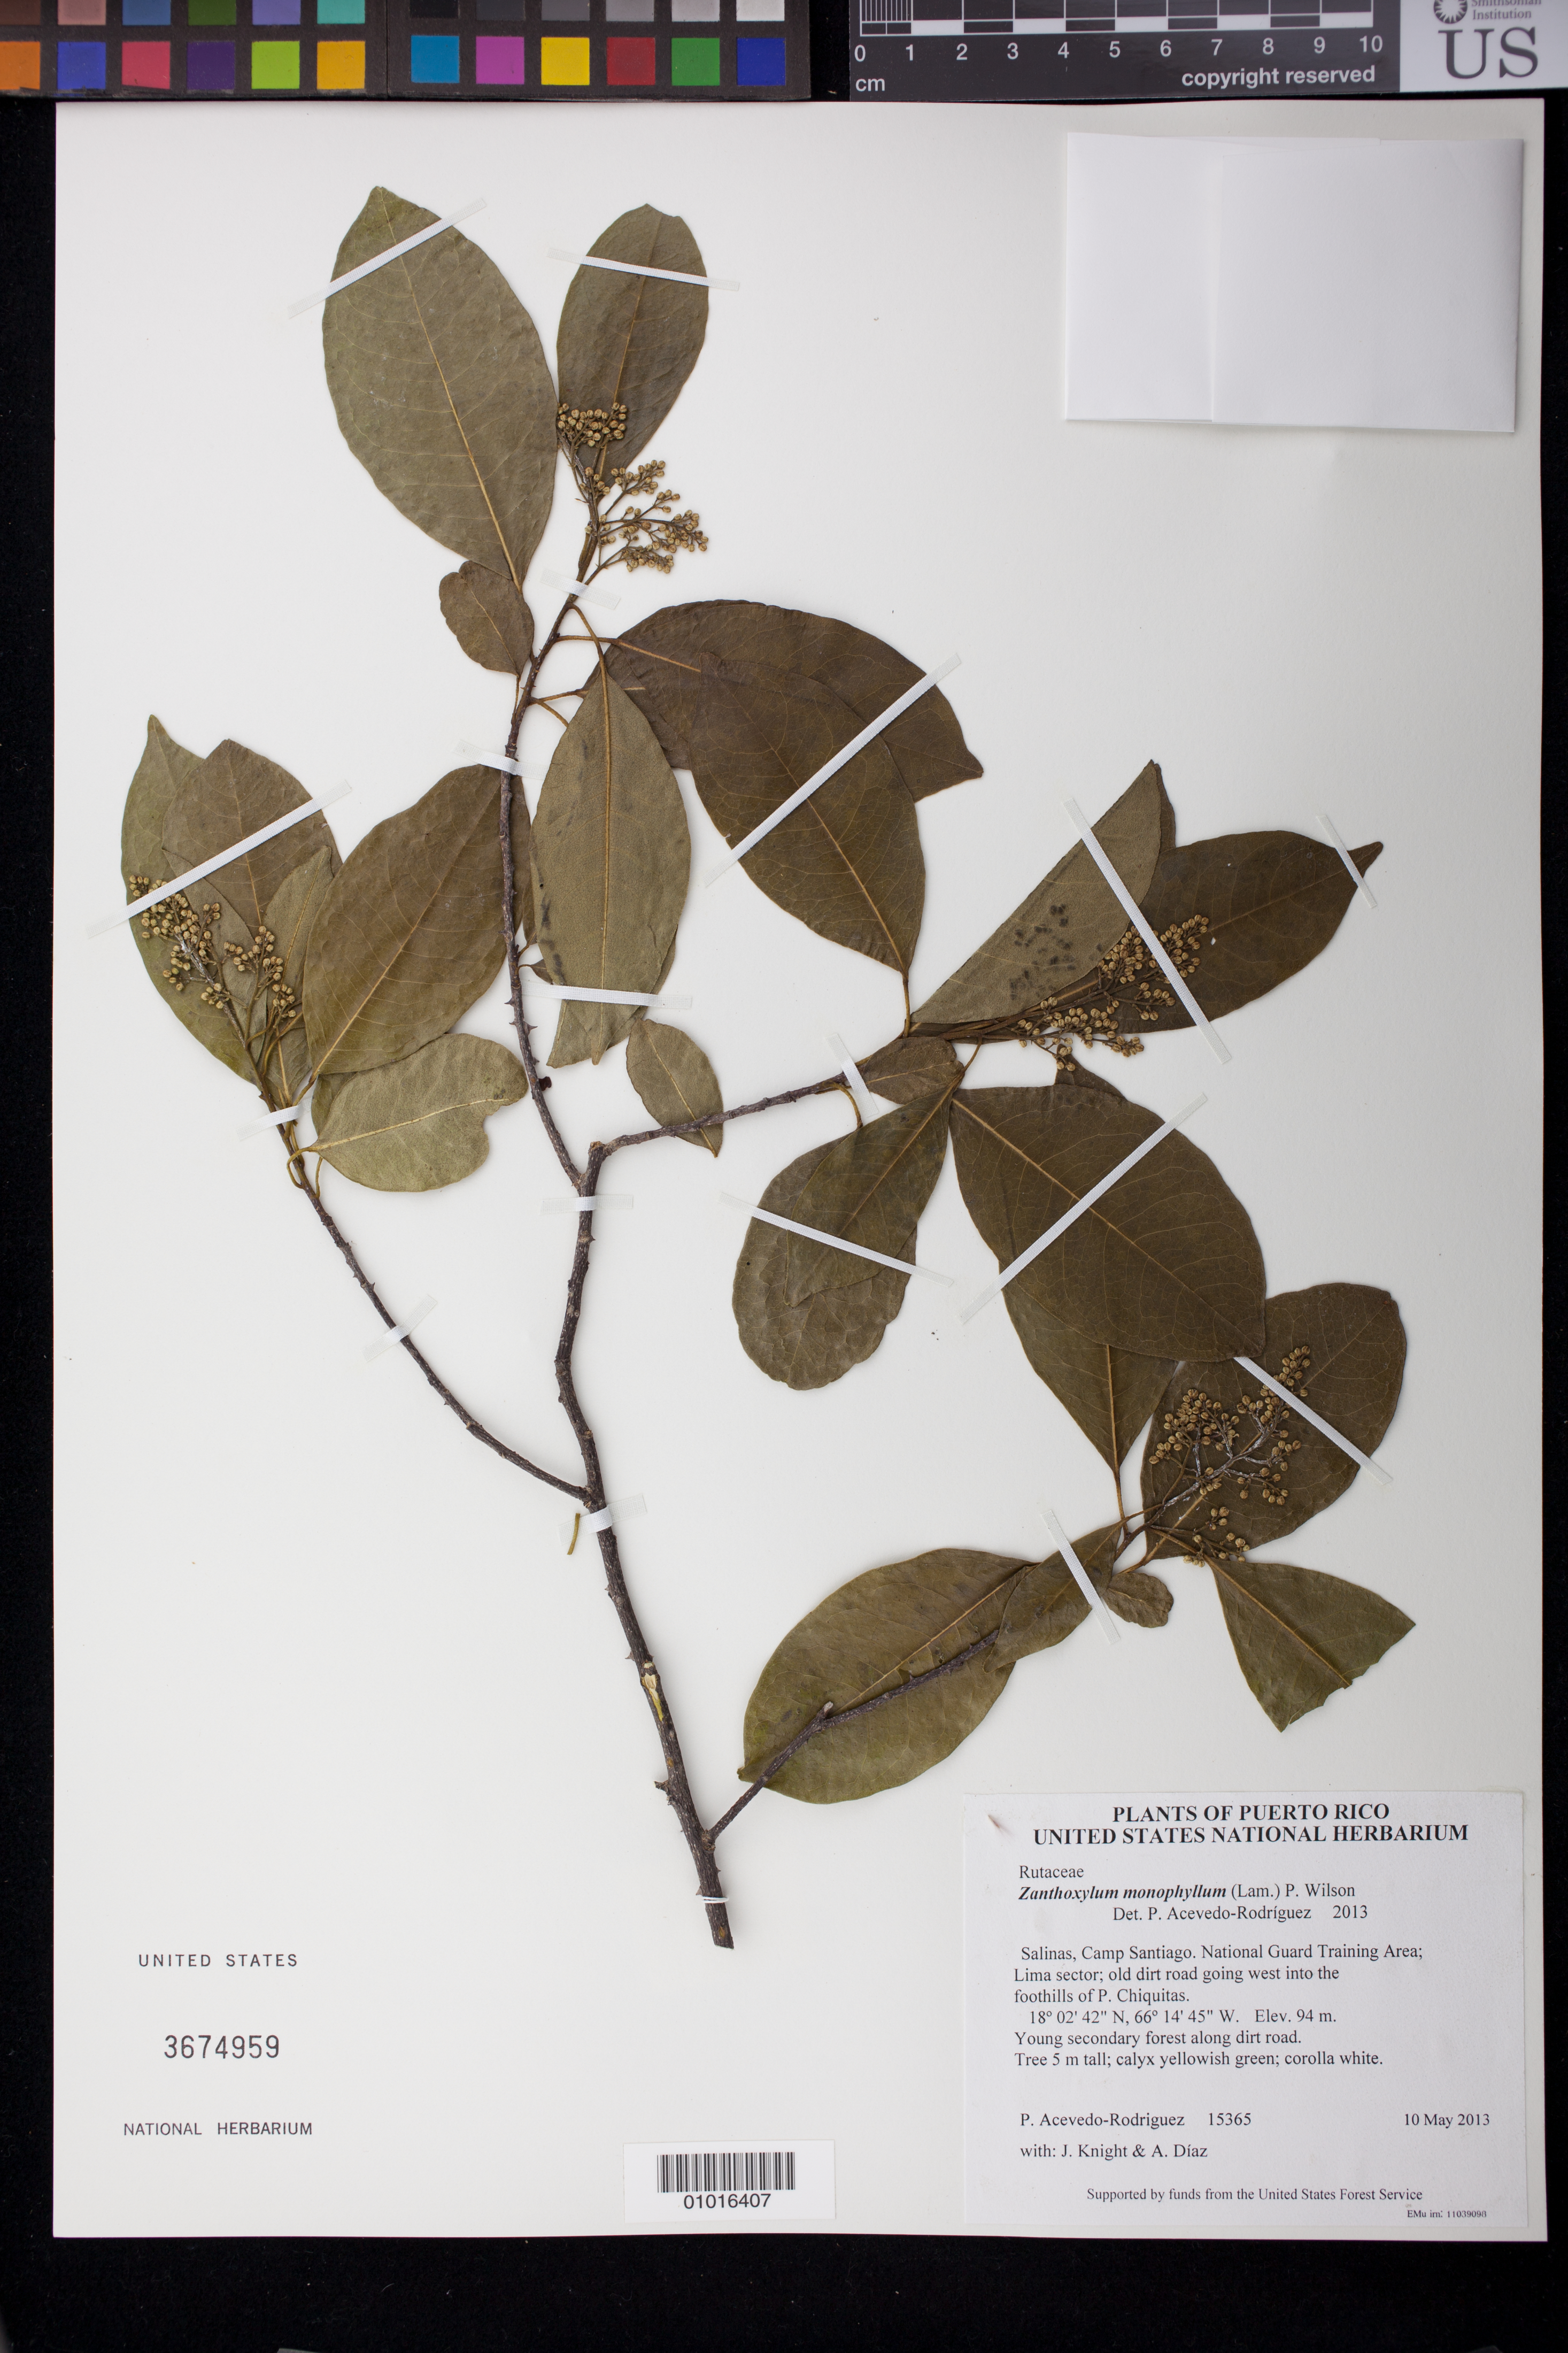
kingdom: Plantae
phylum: Tracheophyta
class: Magnoliopsida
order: Sapindales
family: Rutaceae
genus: Zanthoxylum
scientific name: Zanthoxylum monophyllum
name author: (Lam.) P. Wilson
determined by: Acevedo-Rodríguez, P., (BOT), Smithsonian Institution - National Museum of Natural History (UNITED STATES)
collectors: P. Acevedo-Rodr., J. Knight & A. Díaz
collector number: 15365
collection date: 2013-05-10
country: Puerto Rico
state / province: Salinas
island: Puerto Rico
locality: Camp Santiago. National Guard Training Area; Lima sector; old dirt road going west into the foothills of P. Chiquitas.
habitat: Young secondary forest along dirt road.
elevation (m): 94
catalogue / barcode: US 3674959